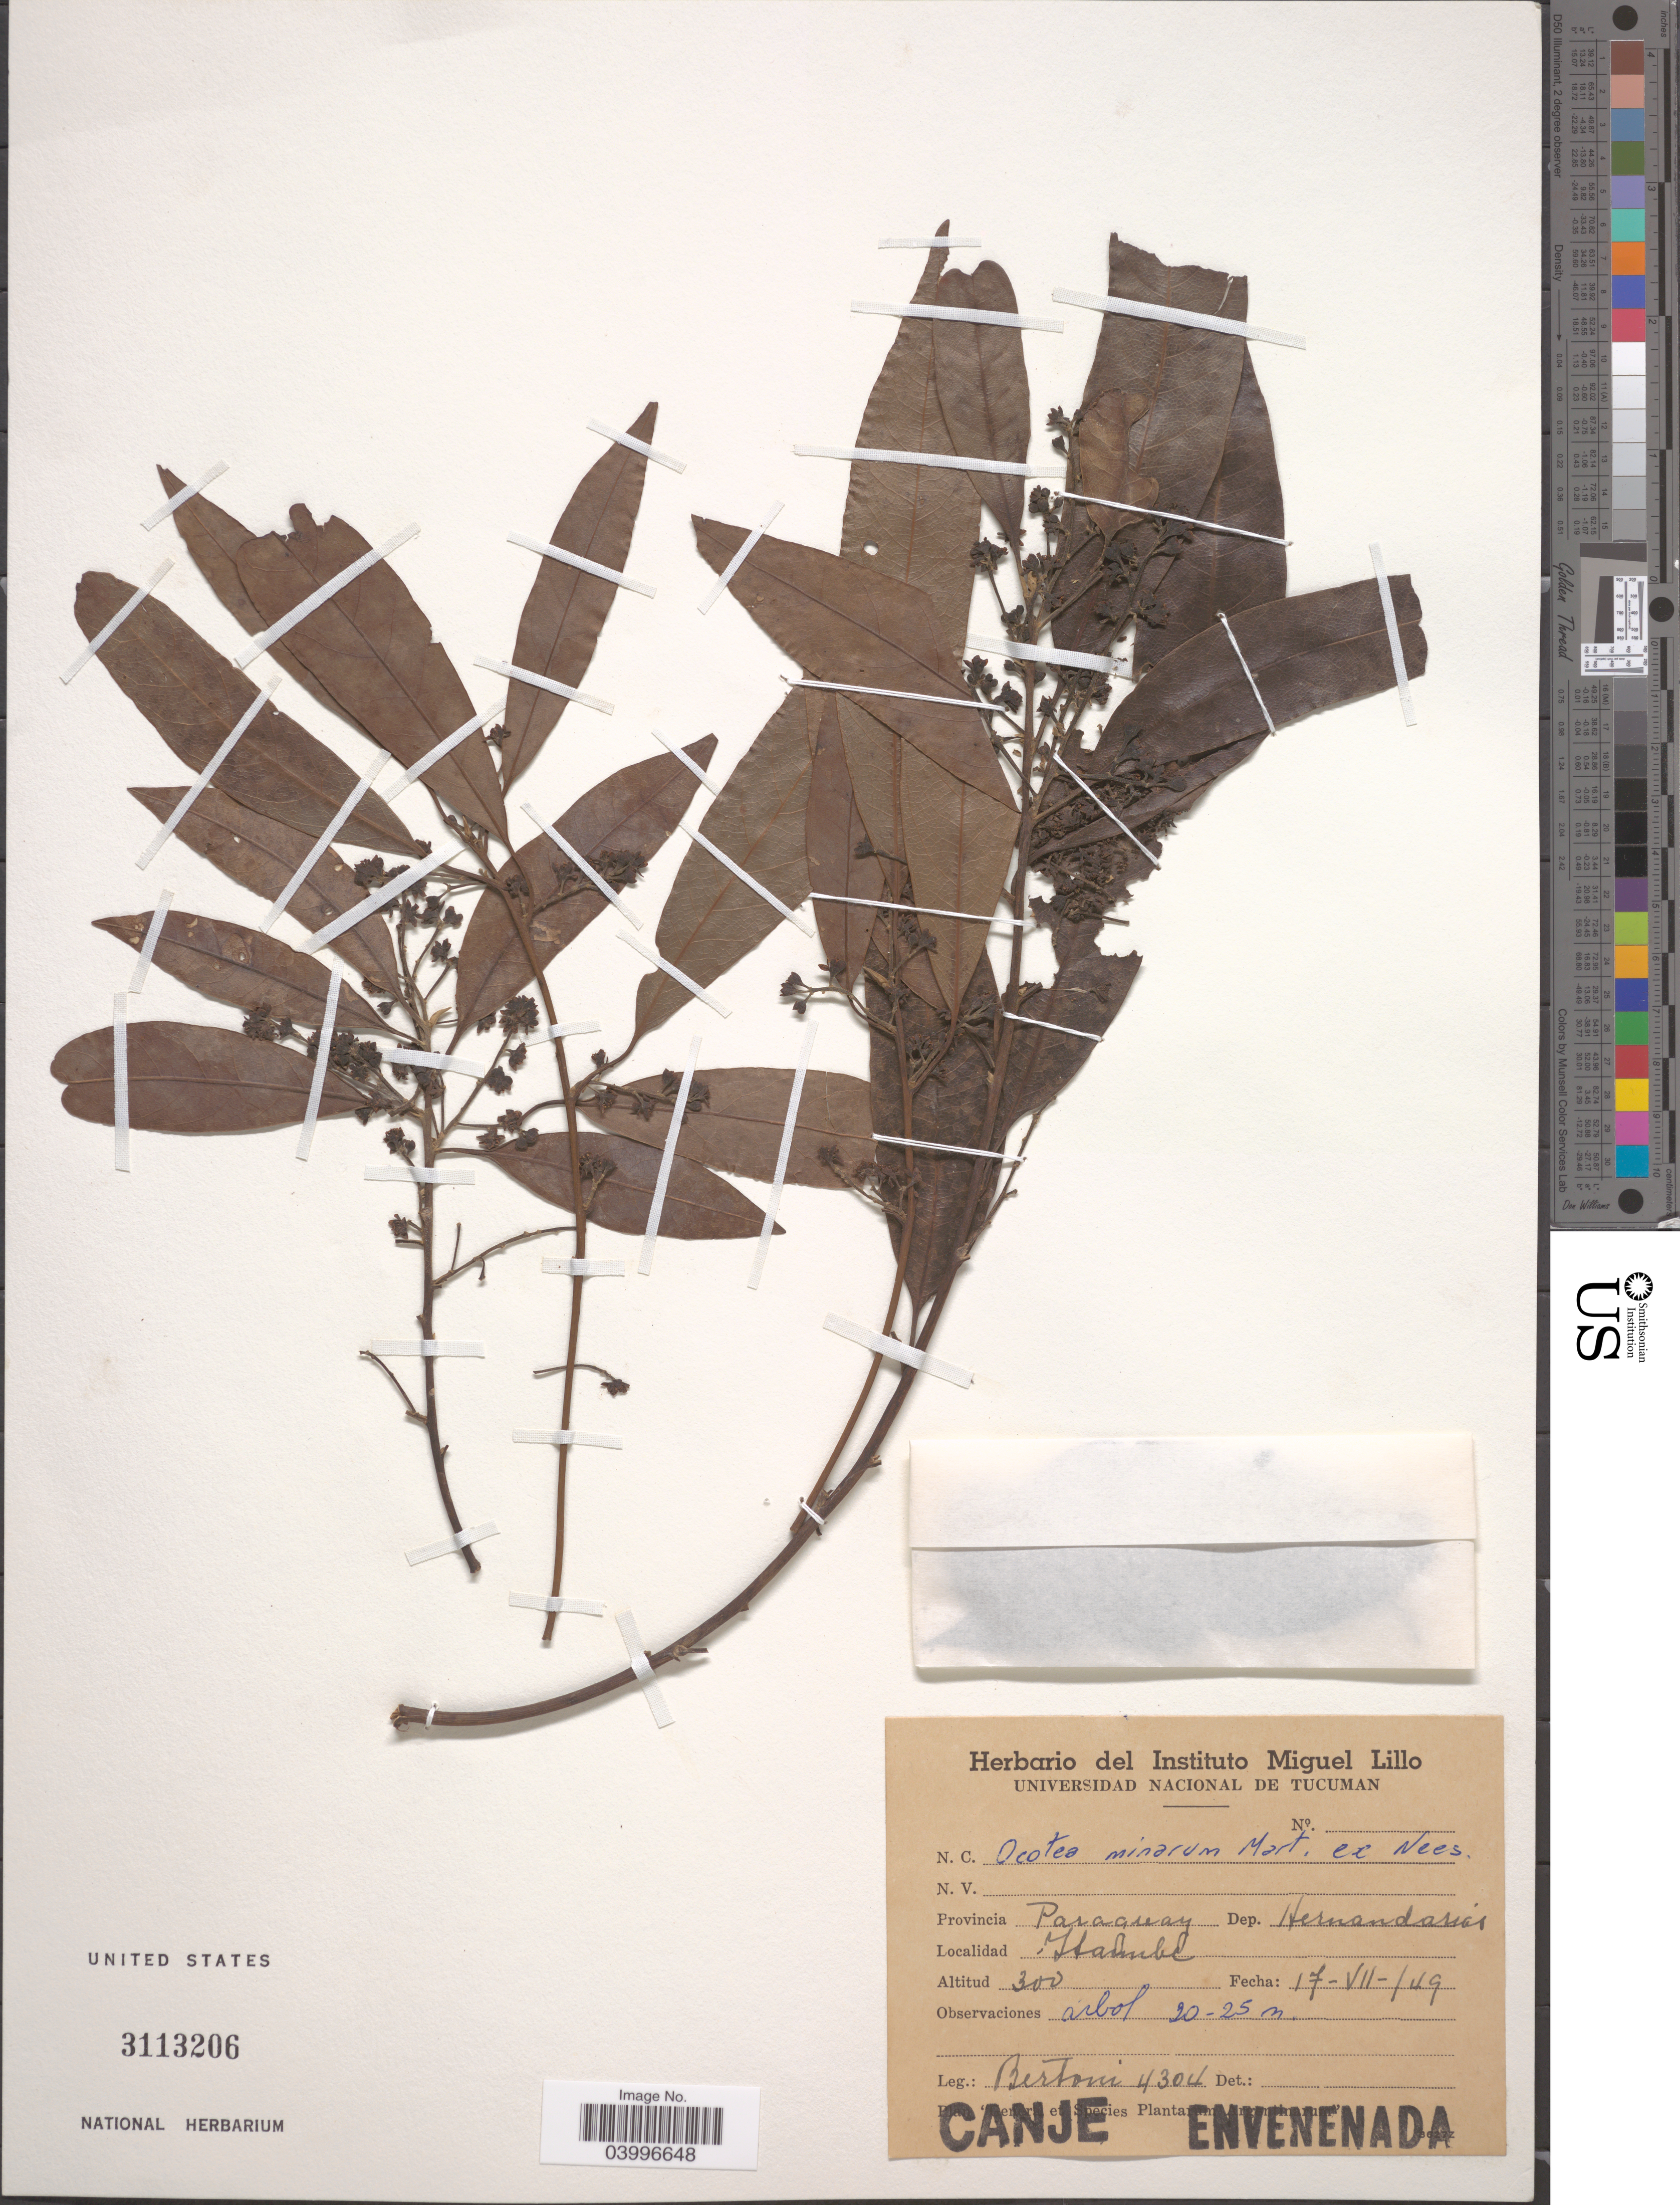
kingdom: Plantae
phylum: Tracheophyta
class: Magnoliopsida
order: Laurales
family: Lauraceae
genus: Ocotea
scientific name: Ocotea minarum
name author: (Nees & Mart.) Mez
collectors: -- Bertoni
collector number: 4304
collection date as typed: Transcribed d/m/y: 17/7/49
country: Paraguay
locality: Dep. Hernandarias. Itambe. [interpreted]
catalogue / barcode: US 3113206